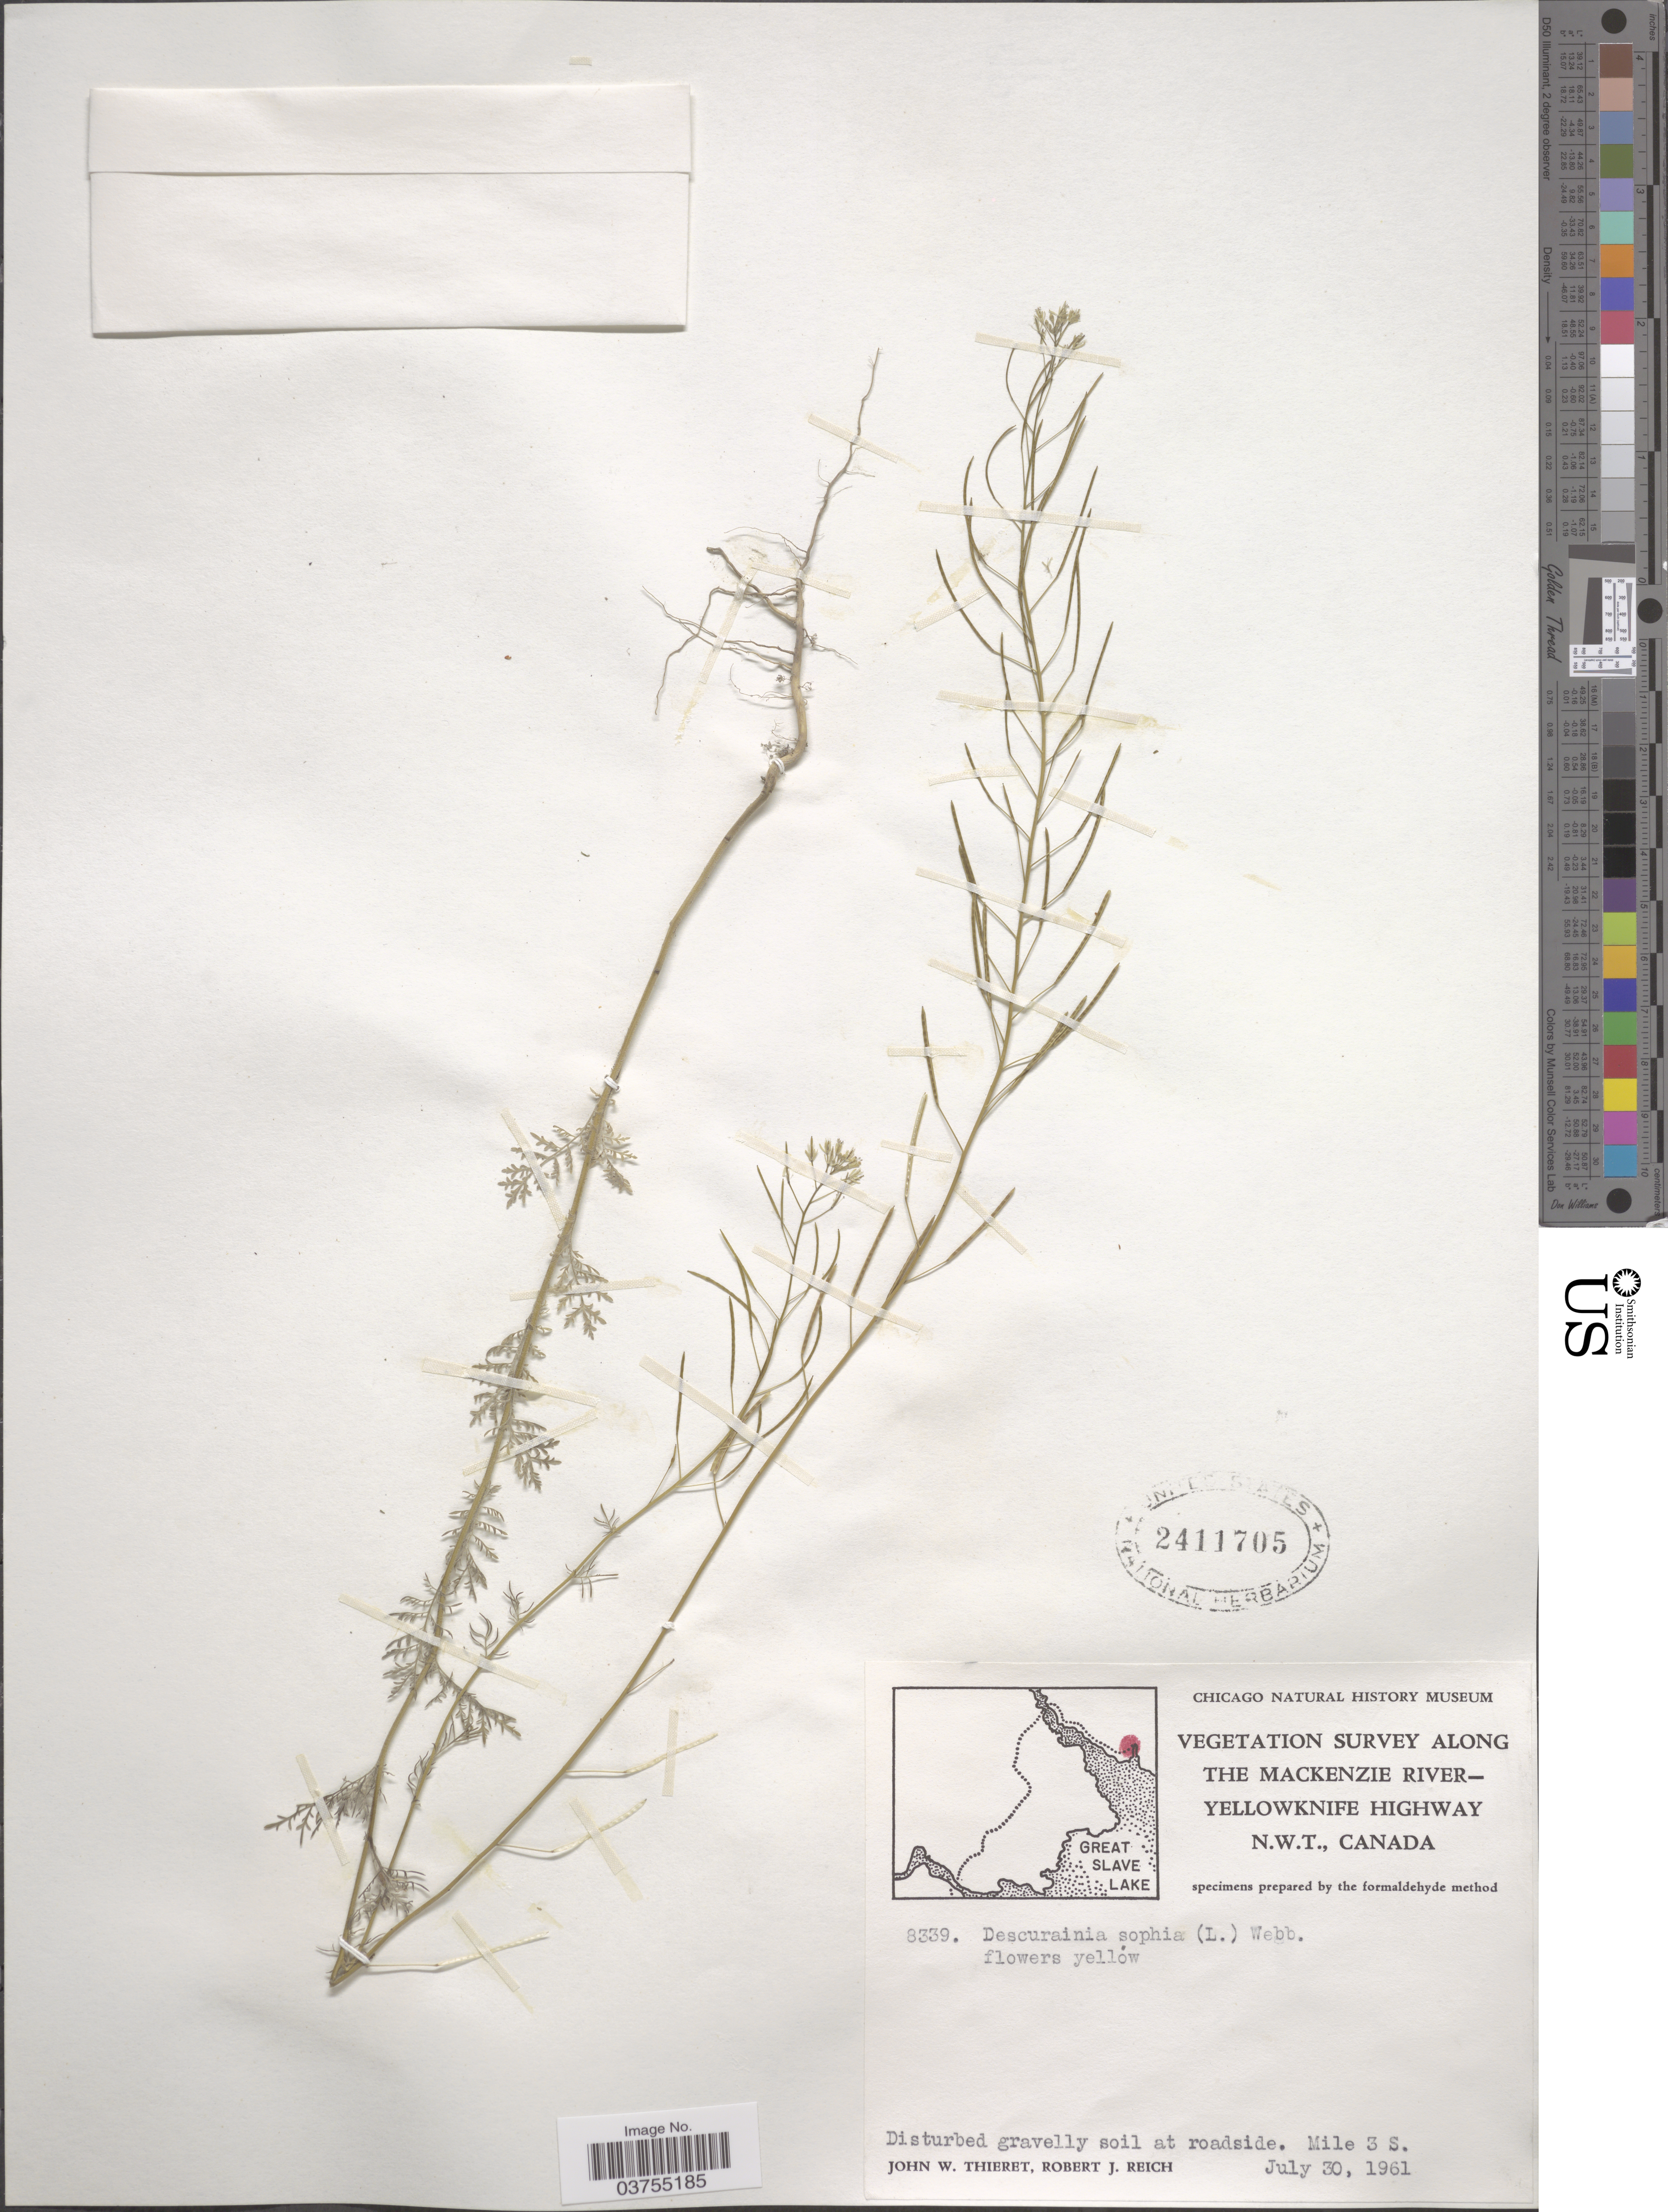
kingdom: Plantae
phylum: Tracheophyta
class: Magnoliopsida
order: Brassicales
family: Brassicaceae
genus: Descurainia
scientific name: Descurainia sophia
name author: (L.) Webb ex Prantl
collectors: J. W. Thieret & R. Reich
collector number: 8339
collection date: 1961-07-30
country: Canada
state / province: Northwest Territories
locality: Along the Mackenzie River - Yellowknife Highway. Disturbed gravelly soil at roadside. Mile 3 S.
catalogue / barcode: US 2411705